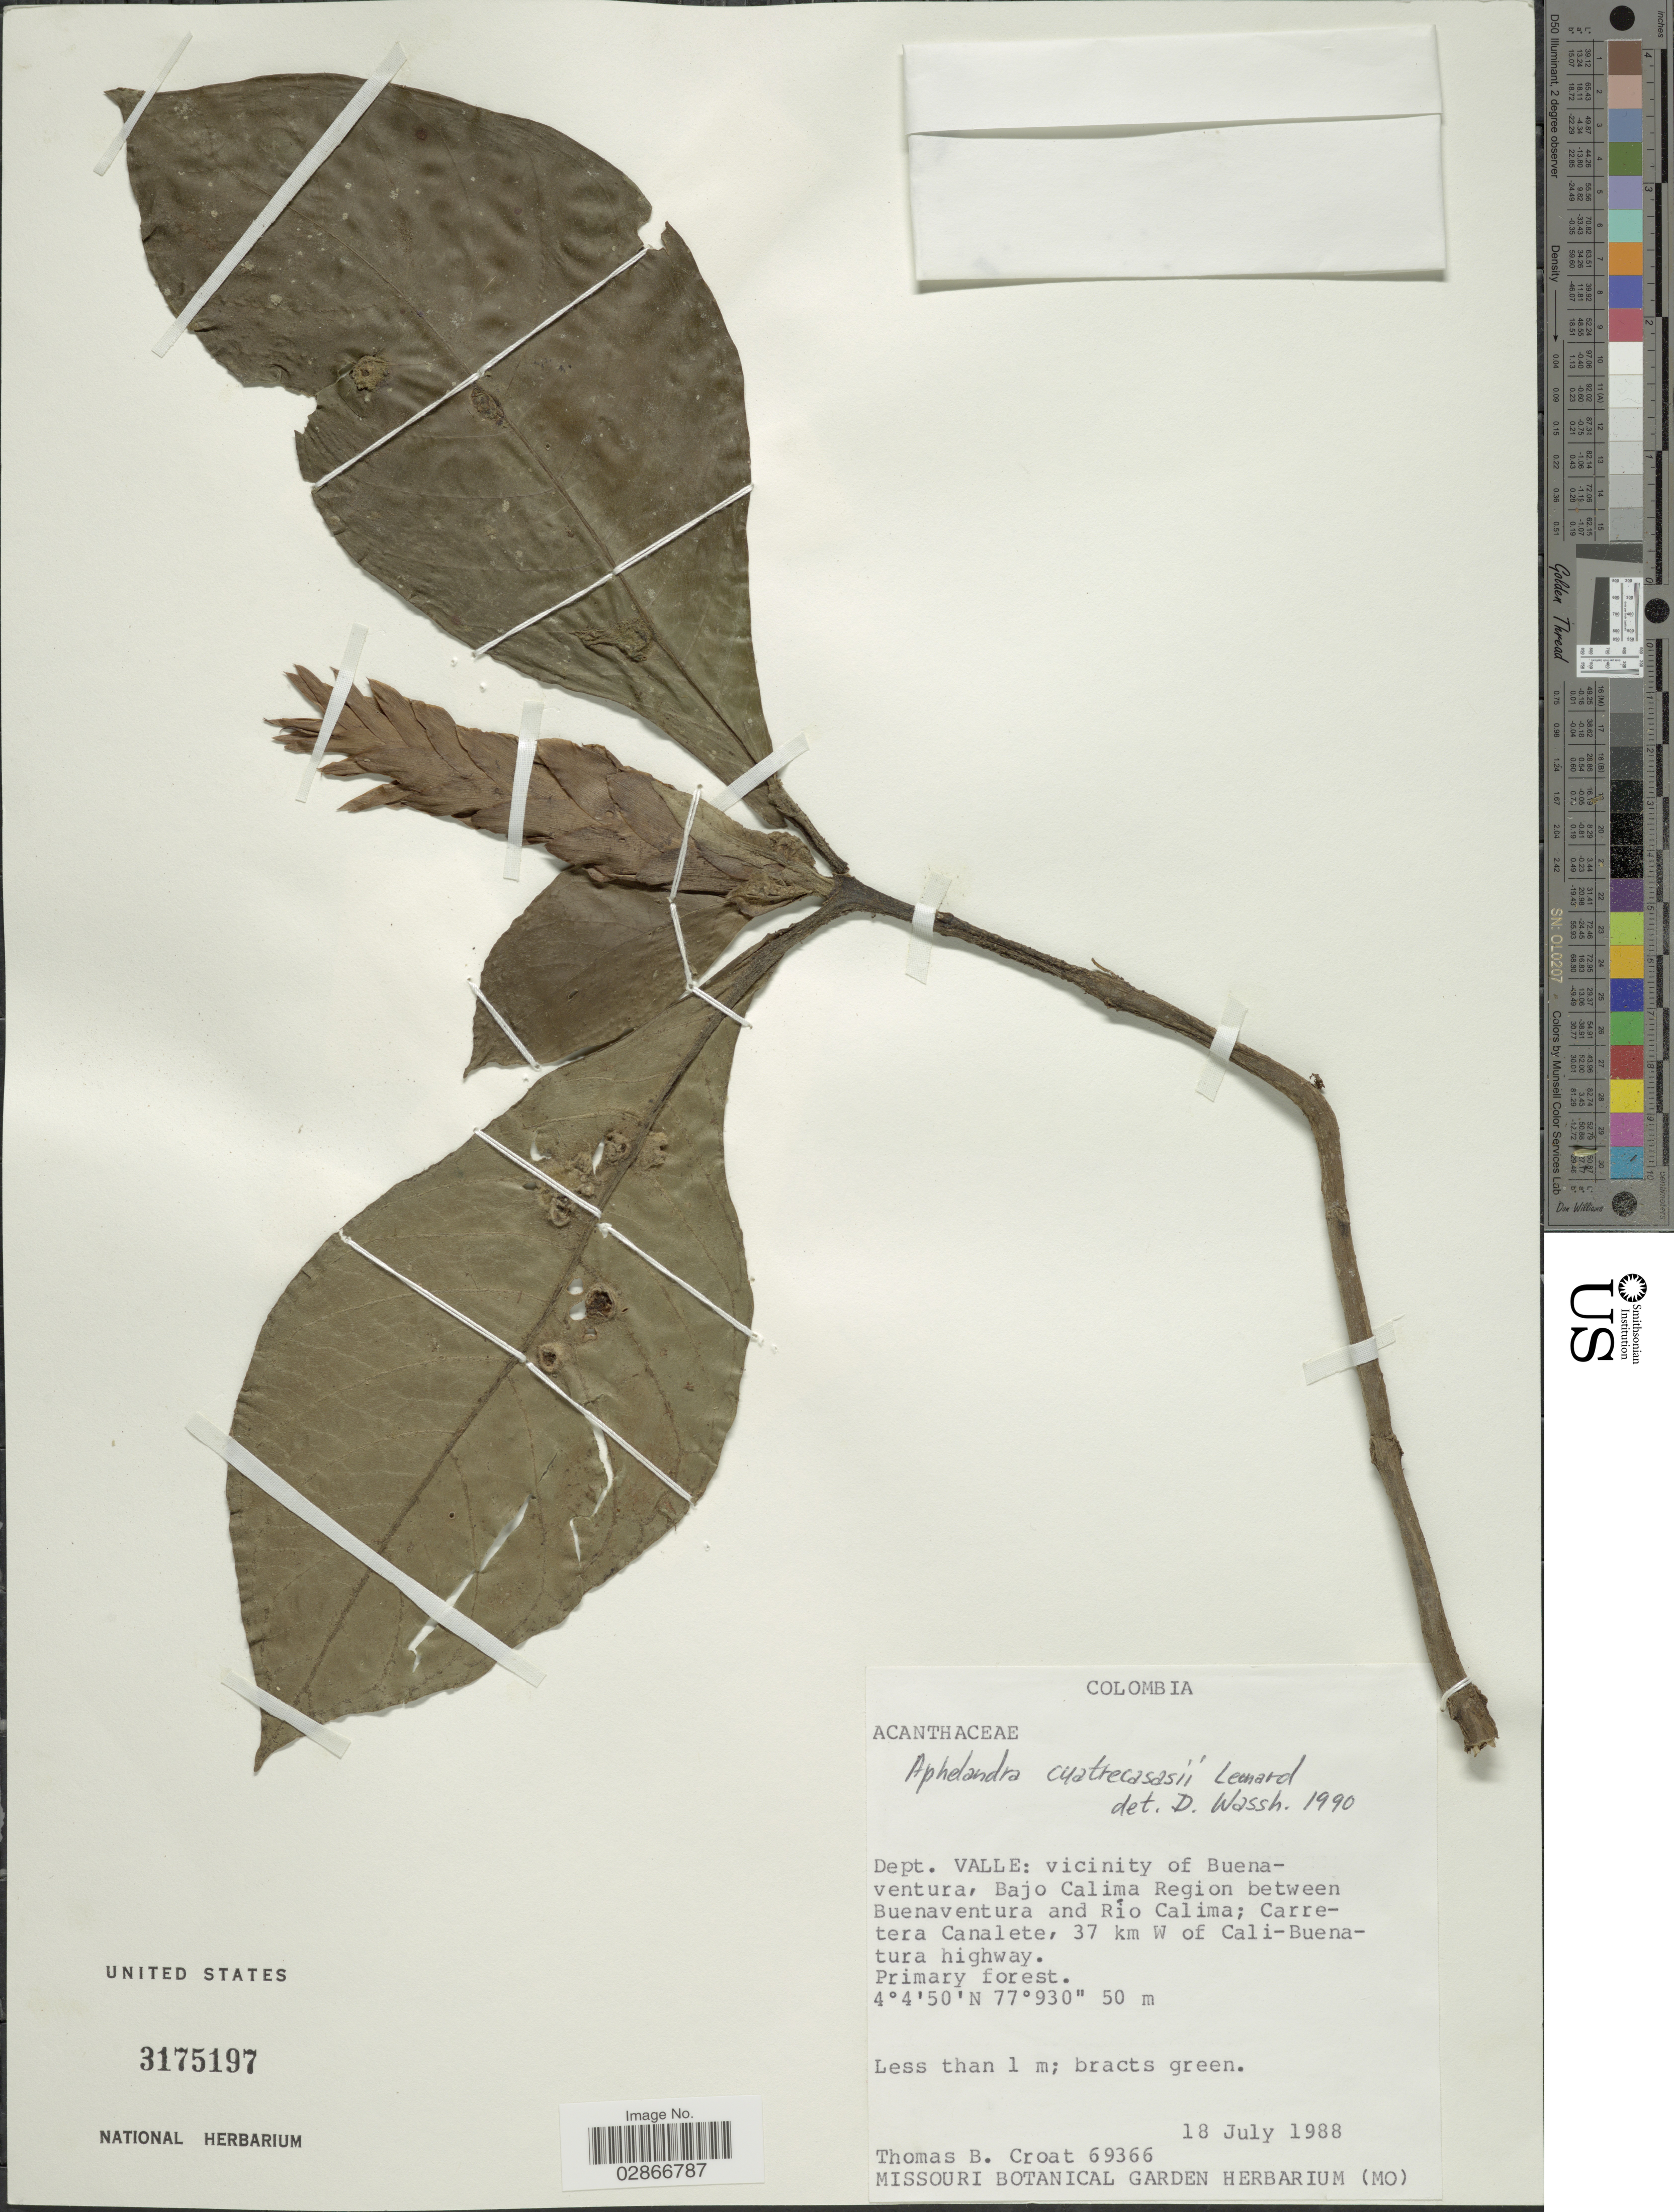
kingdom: Plantae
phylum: Tracheophyta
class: Magnoliopsida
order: Lamiales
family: Acanthaceae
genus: Aphelandra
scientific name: Aphelandra cuatrecasasii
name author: Leonard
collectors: T. B. Croat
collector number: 69366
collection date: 1988-07-18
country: Colombia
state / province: Valle del Cauca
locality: Dept. Valle: Vicinity of Buenaventura, Bajo Calima Region between Buenaventura and Río Calima. Carretera Canalete, 37 km W of Cali-Buenatura highway.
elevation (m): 50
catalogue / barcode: US 3175197